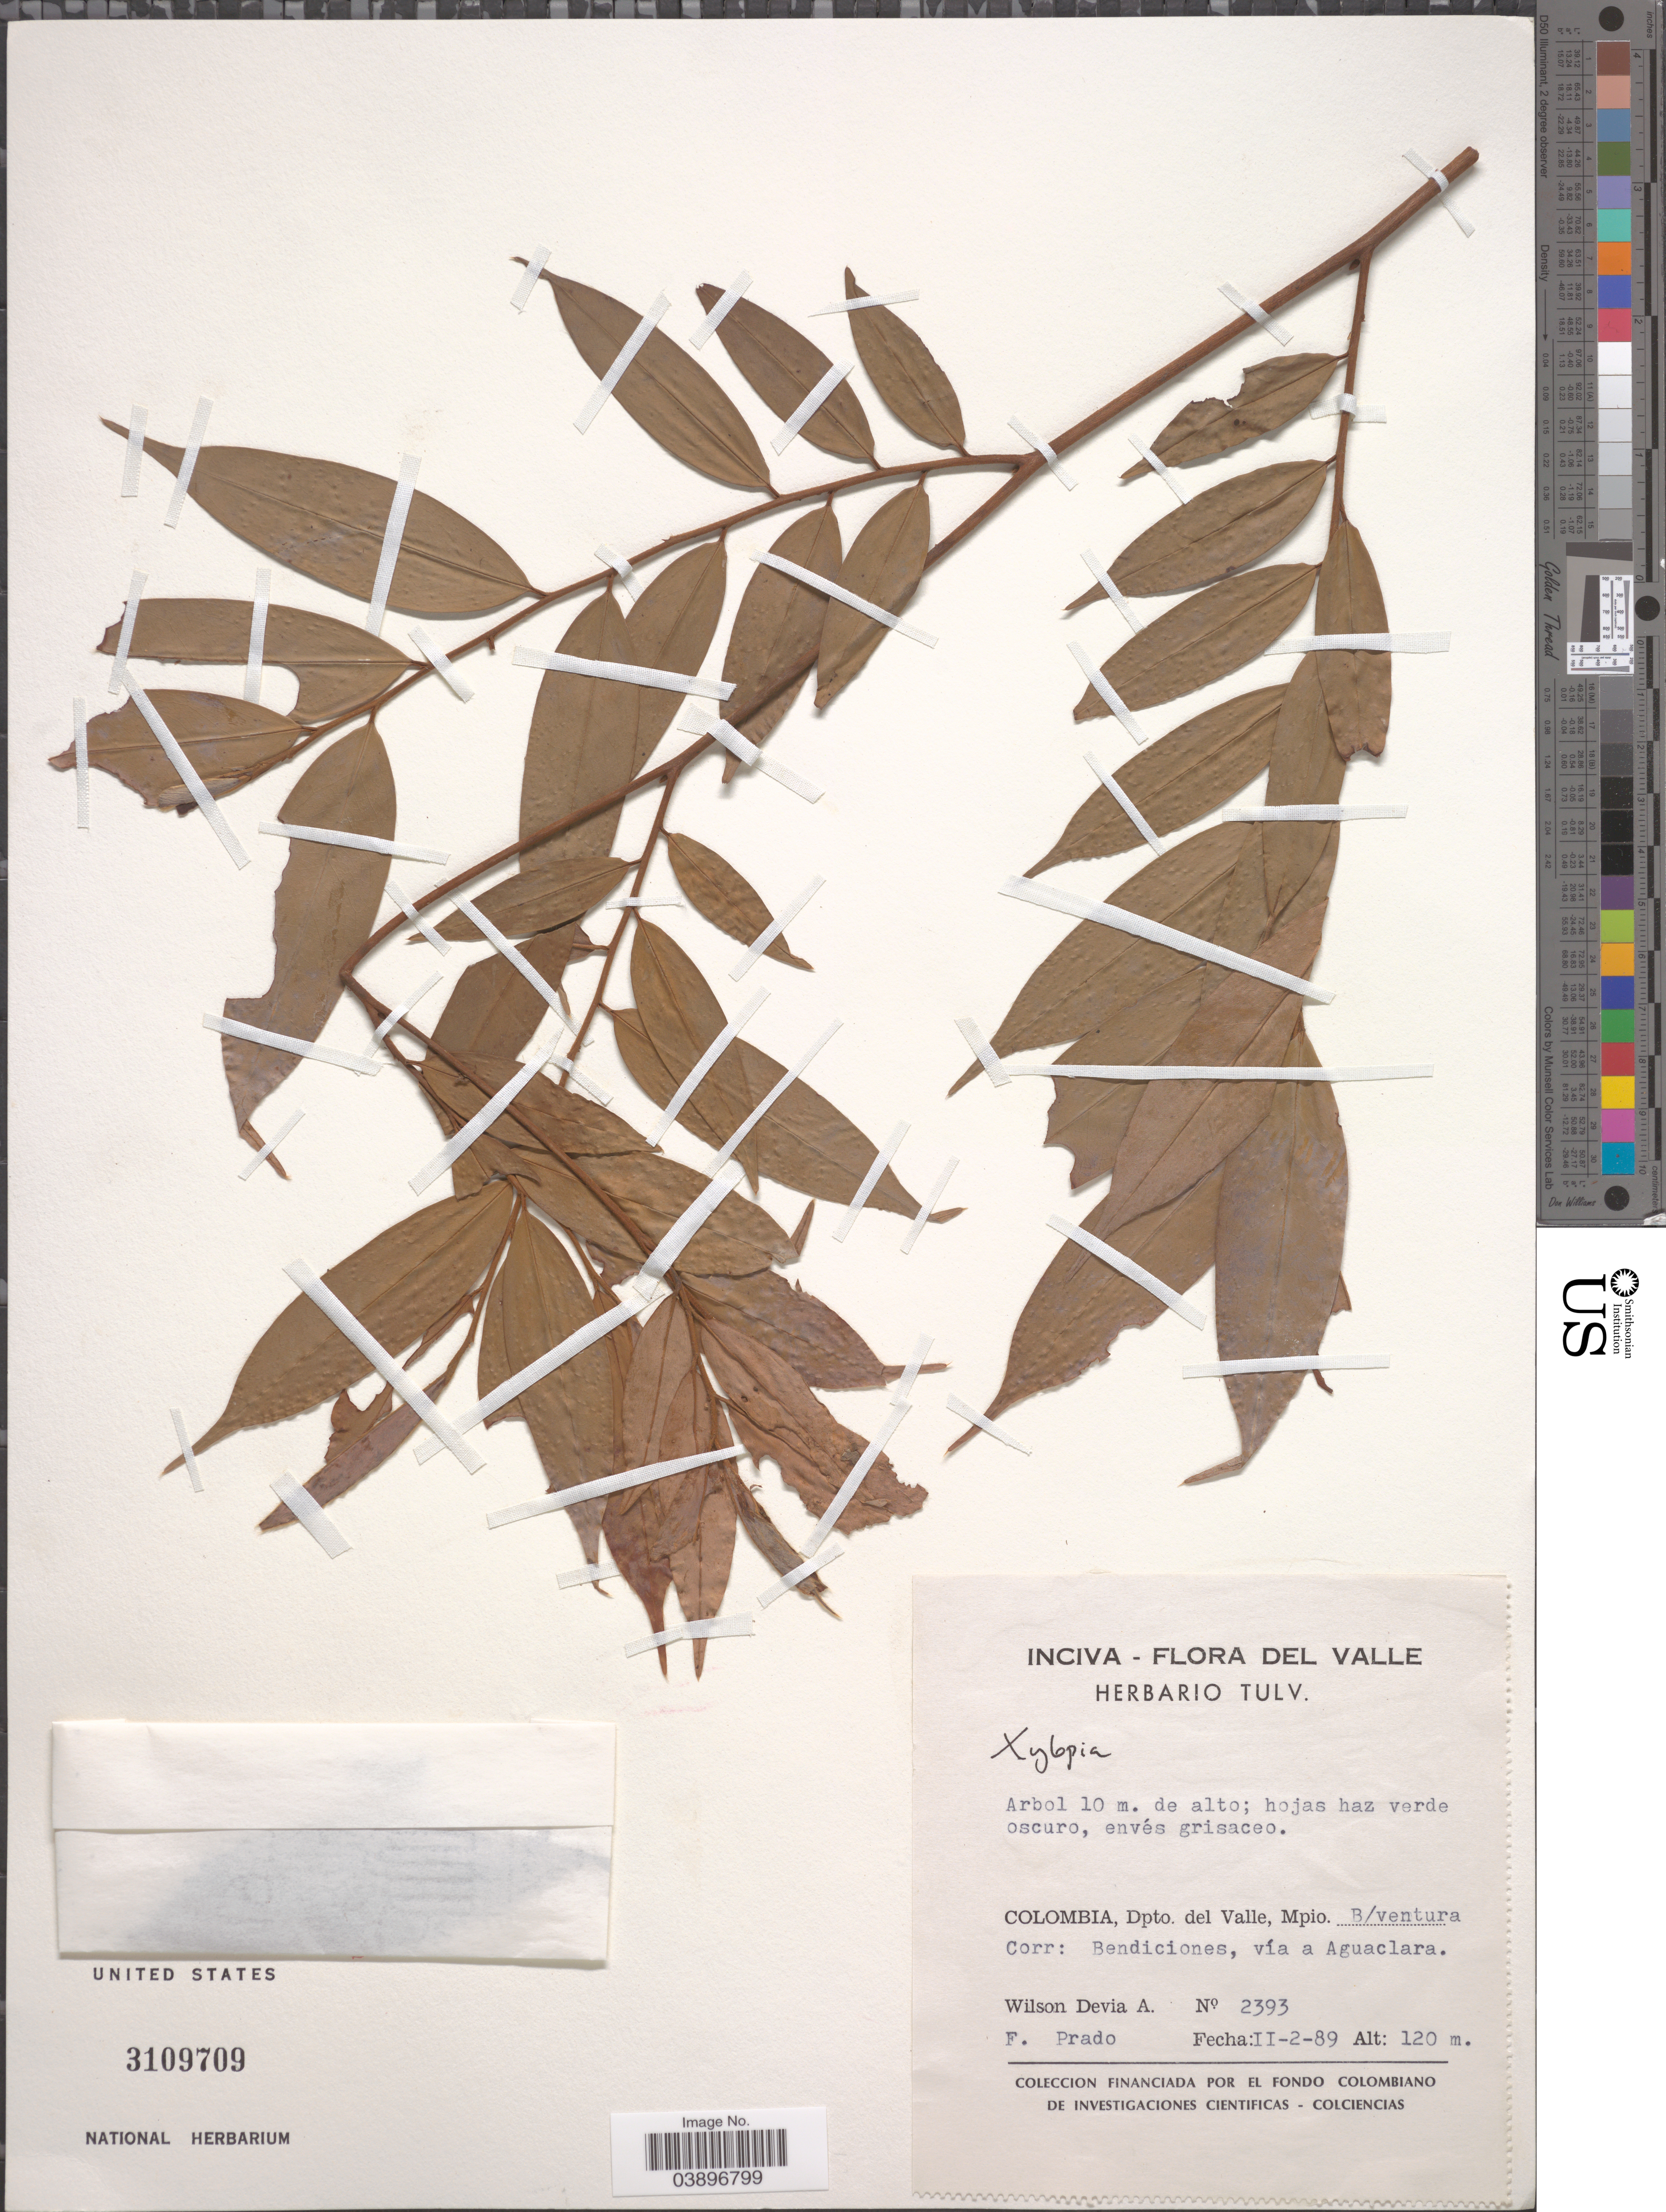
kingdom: Plantae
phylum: Tracheophyta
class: Magnoliopsida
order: Magnoliales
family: Annonaceae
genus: Xylopia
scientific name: Xylopia sp.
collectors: W. Devia A. & F. Prado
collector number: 2393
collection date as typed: Transcribed d/m/y: 2/2/89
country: Colombia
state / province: Valle del Cauca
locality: Dpto. del Valle, Mpio. B/ventura. Corr: Bendiciones, vía a Aguaclara.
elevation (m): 120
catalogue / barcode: US 3109709